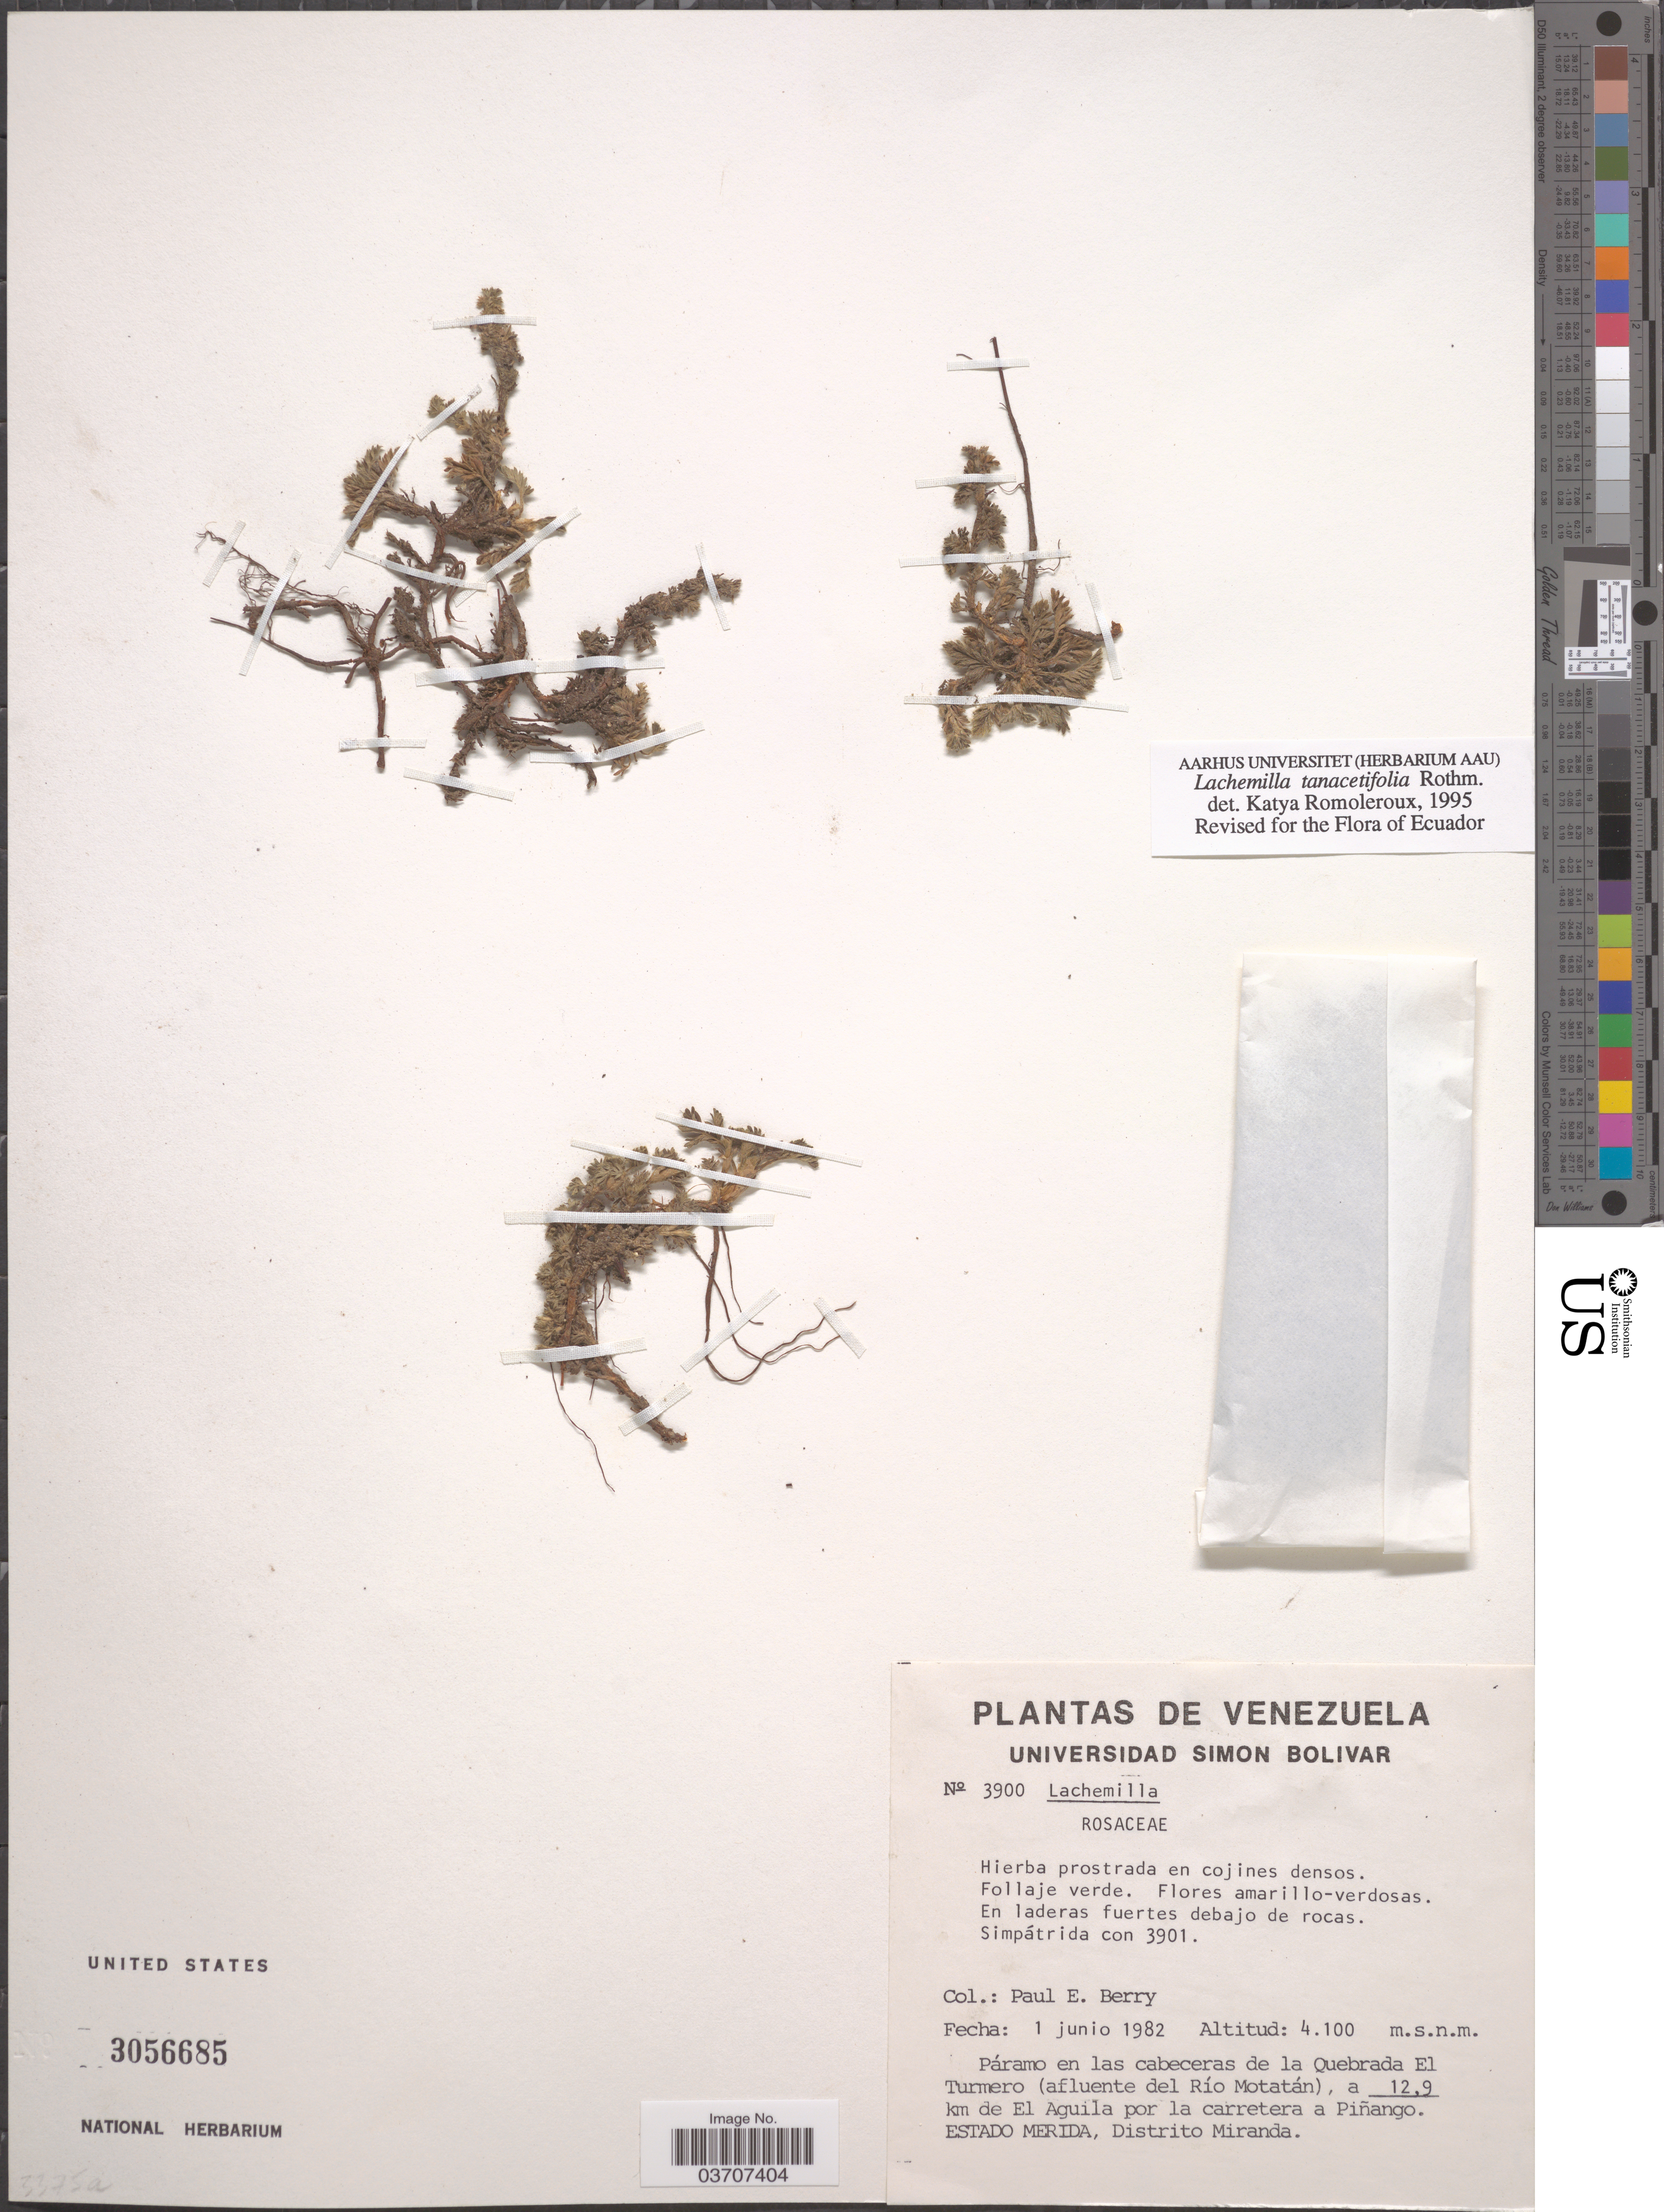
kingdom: Plantae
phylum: Tracheophyta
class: Magnoliopsida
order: Rosales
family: Rosaceae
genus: Lachemilla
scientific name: Lachemilla tanacetifolia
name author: Rothm.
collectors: P. E. Berry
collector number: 3900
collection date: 1982-06-01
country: Venezuela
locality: Páramo en las cabeceras de la Quebrada El Turmero (afluente del Río Motatán), a 12.9 km de El Aguila por la carretera a Piñango. Estado Merida, Distrito Miranda.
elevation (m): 4100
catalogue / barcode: US 3056685